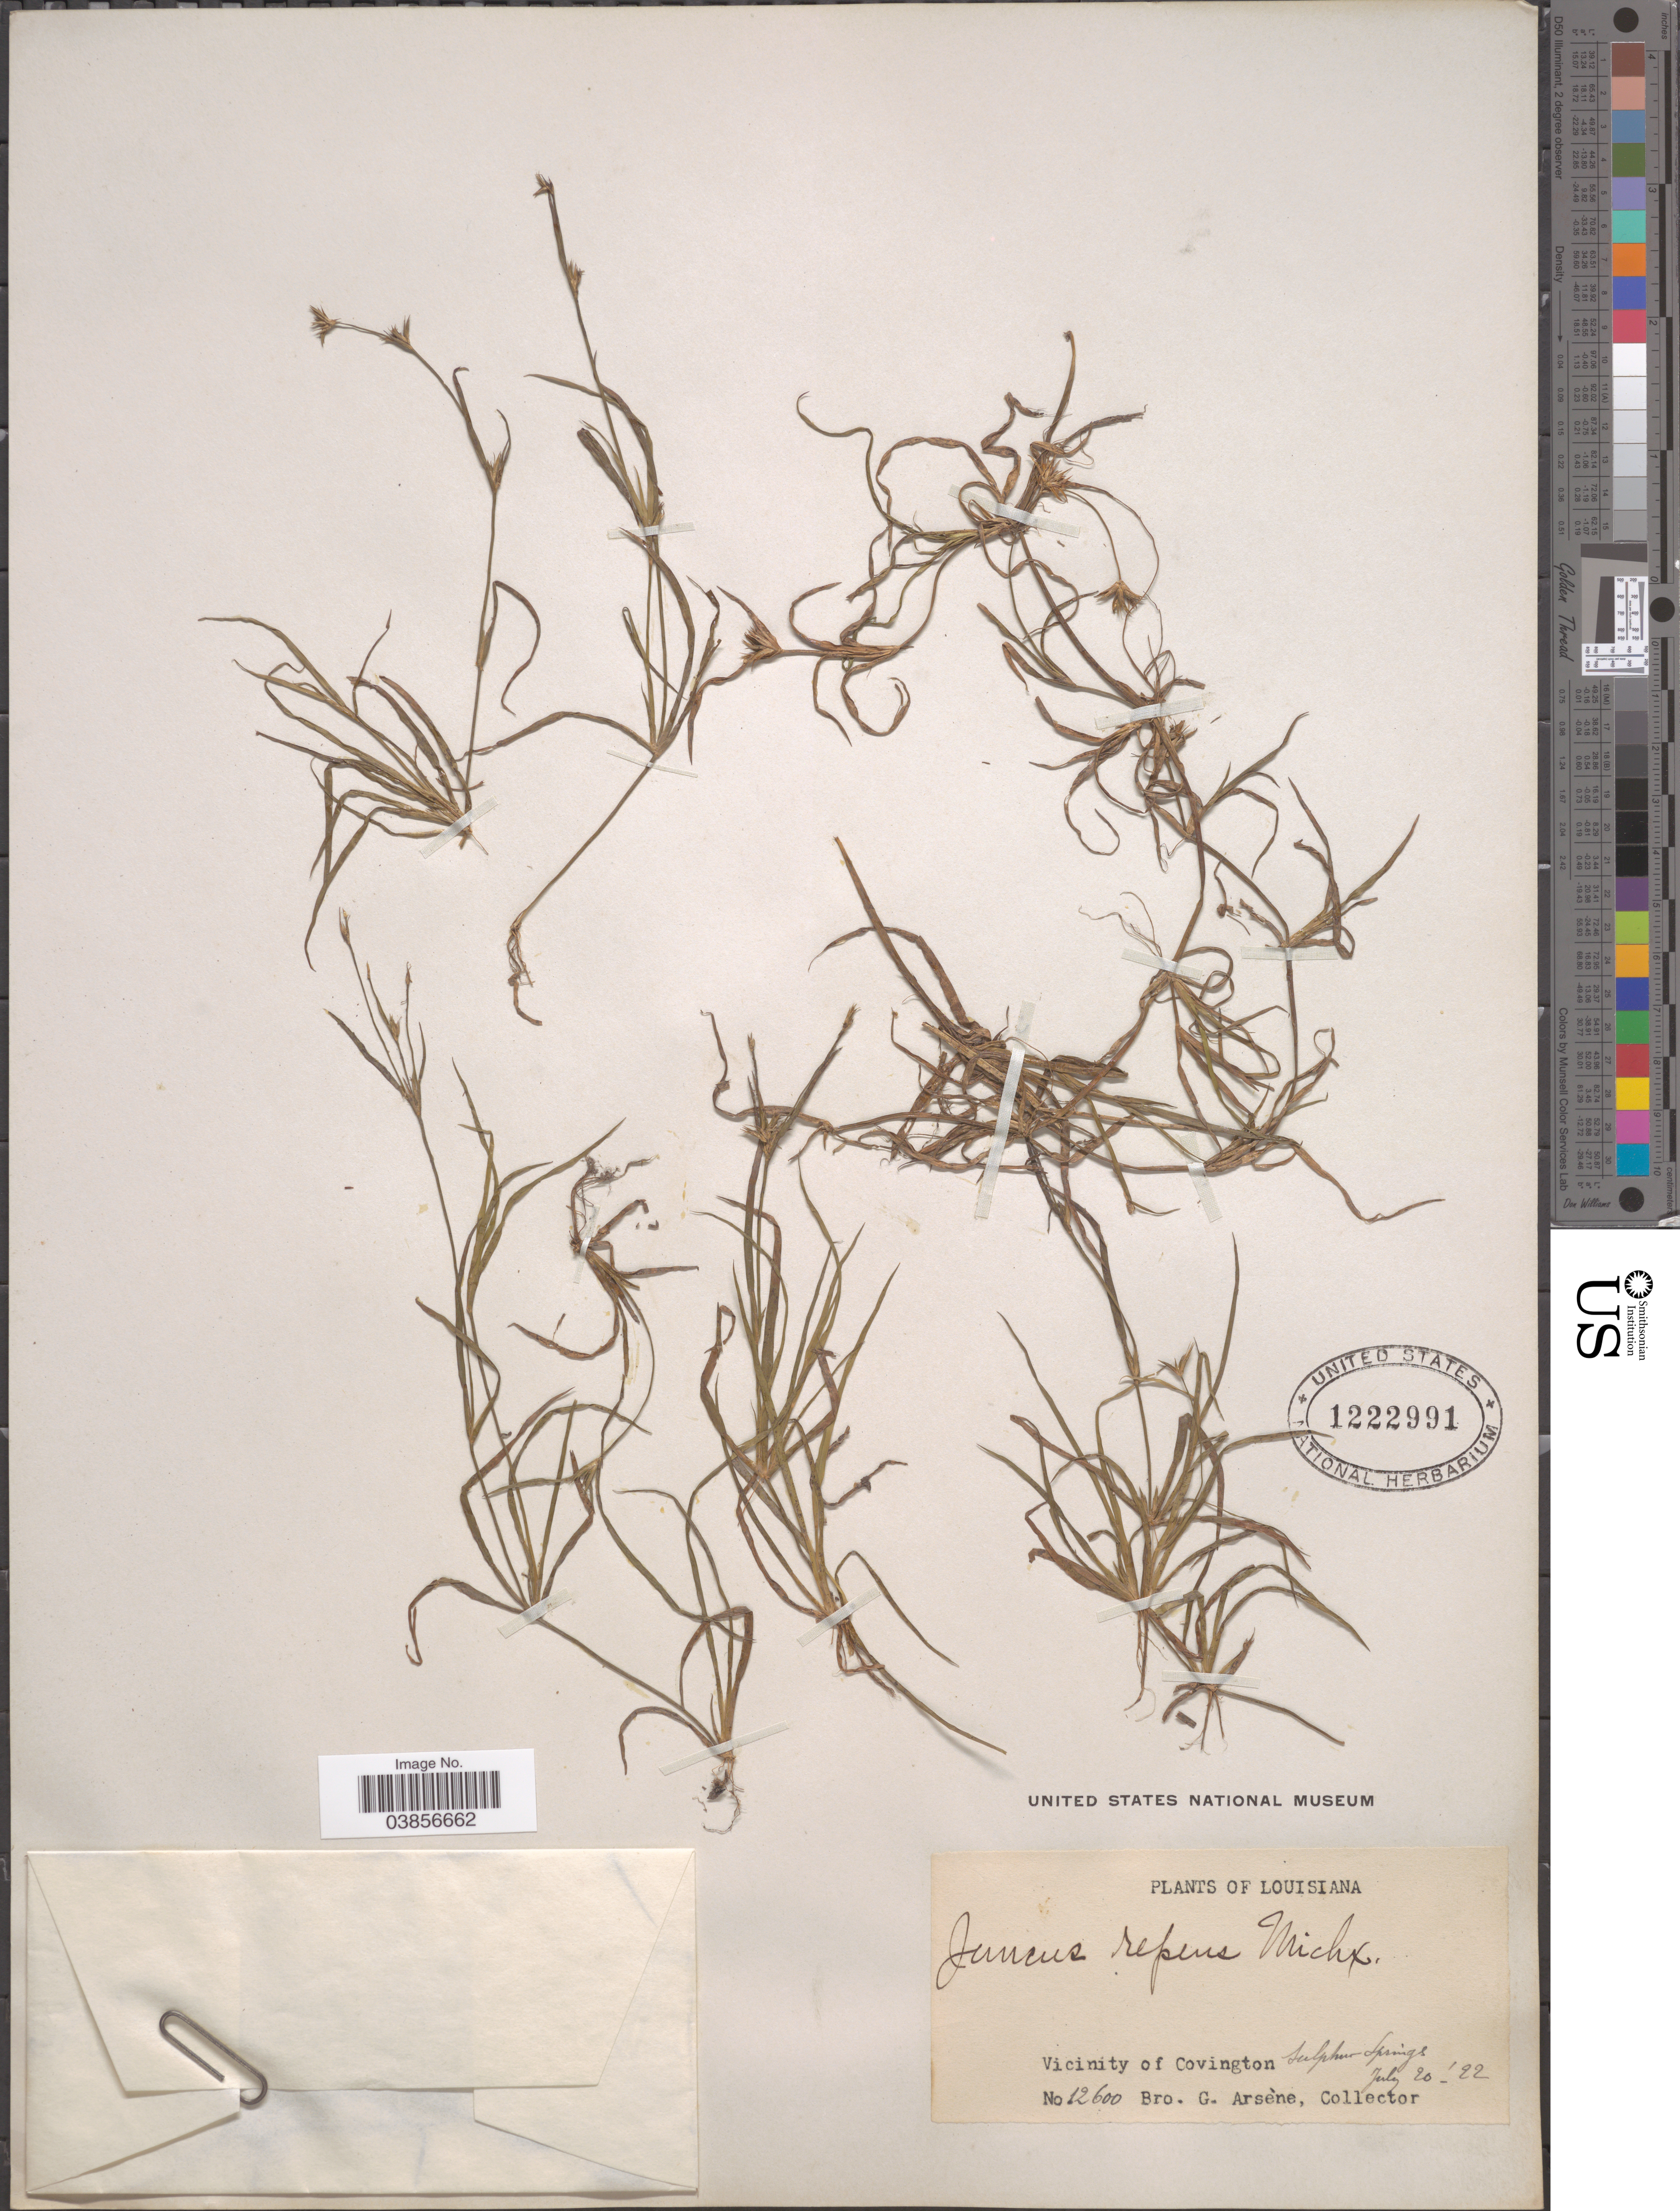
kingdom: Plantae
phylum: Tracheophyta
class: Liliopsida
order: Poales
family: Juncaceae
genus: Juncus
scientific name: Juncus repens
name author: Michx.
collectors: Bro. G. Arsène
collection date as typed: Transcribed d/m/y: 20/7/22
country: United States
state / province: Louisiana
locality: Vicinity of Covington. Sulphur Springs.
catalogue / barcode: US 1222991